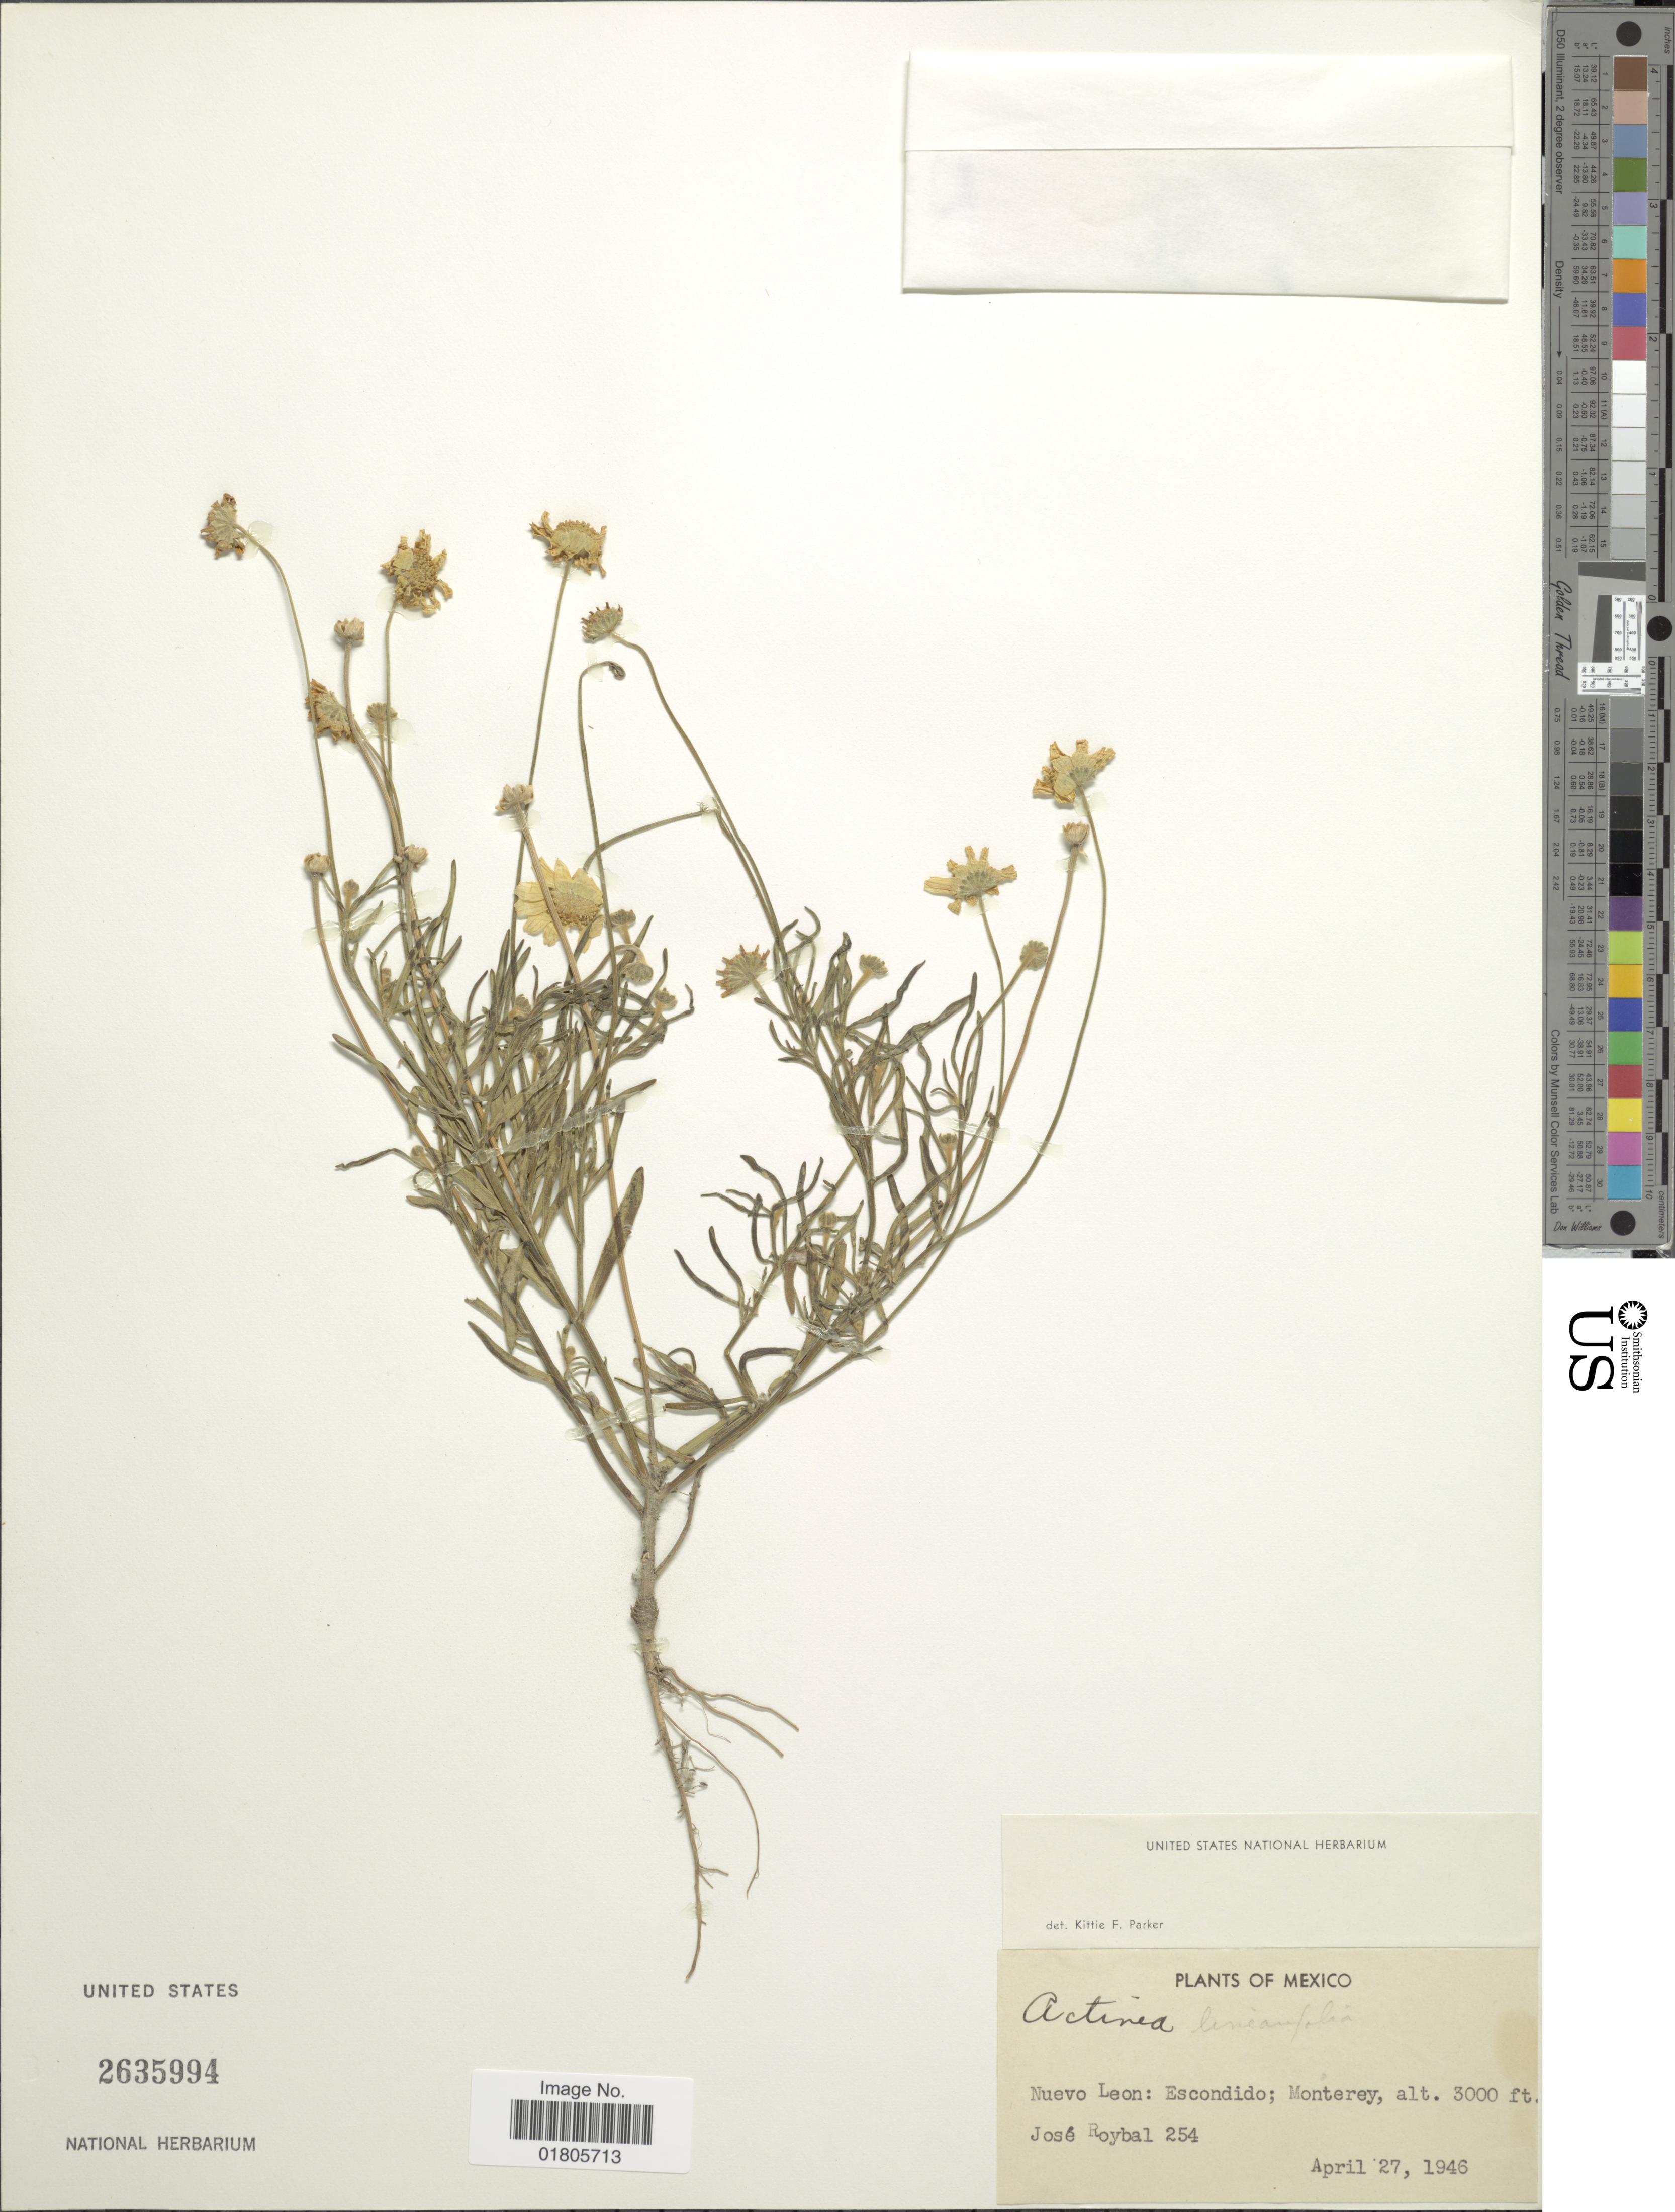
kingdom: Plantae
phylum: Tracheophyta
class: Magnoliopsida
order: Asterales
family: Asteraceae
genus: Actinea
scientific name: Actinea linearifolia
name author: (Hook.) Kuntze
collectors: J. J. Roybal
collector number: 254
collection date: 1946-04-27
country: Mexico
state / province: Nuevo León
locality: Escondido: Monterrey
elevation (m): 914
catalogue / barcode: US 2635994